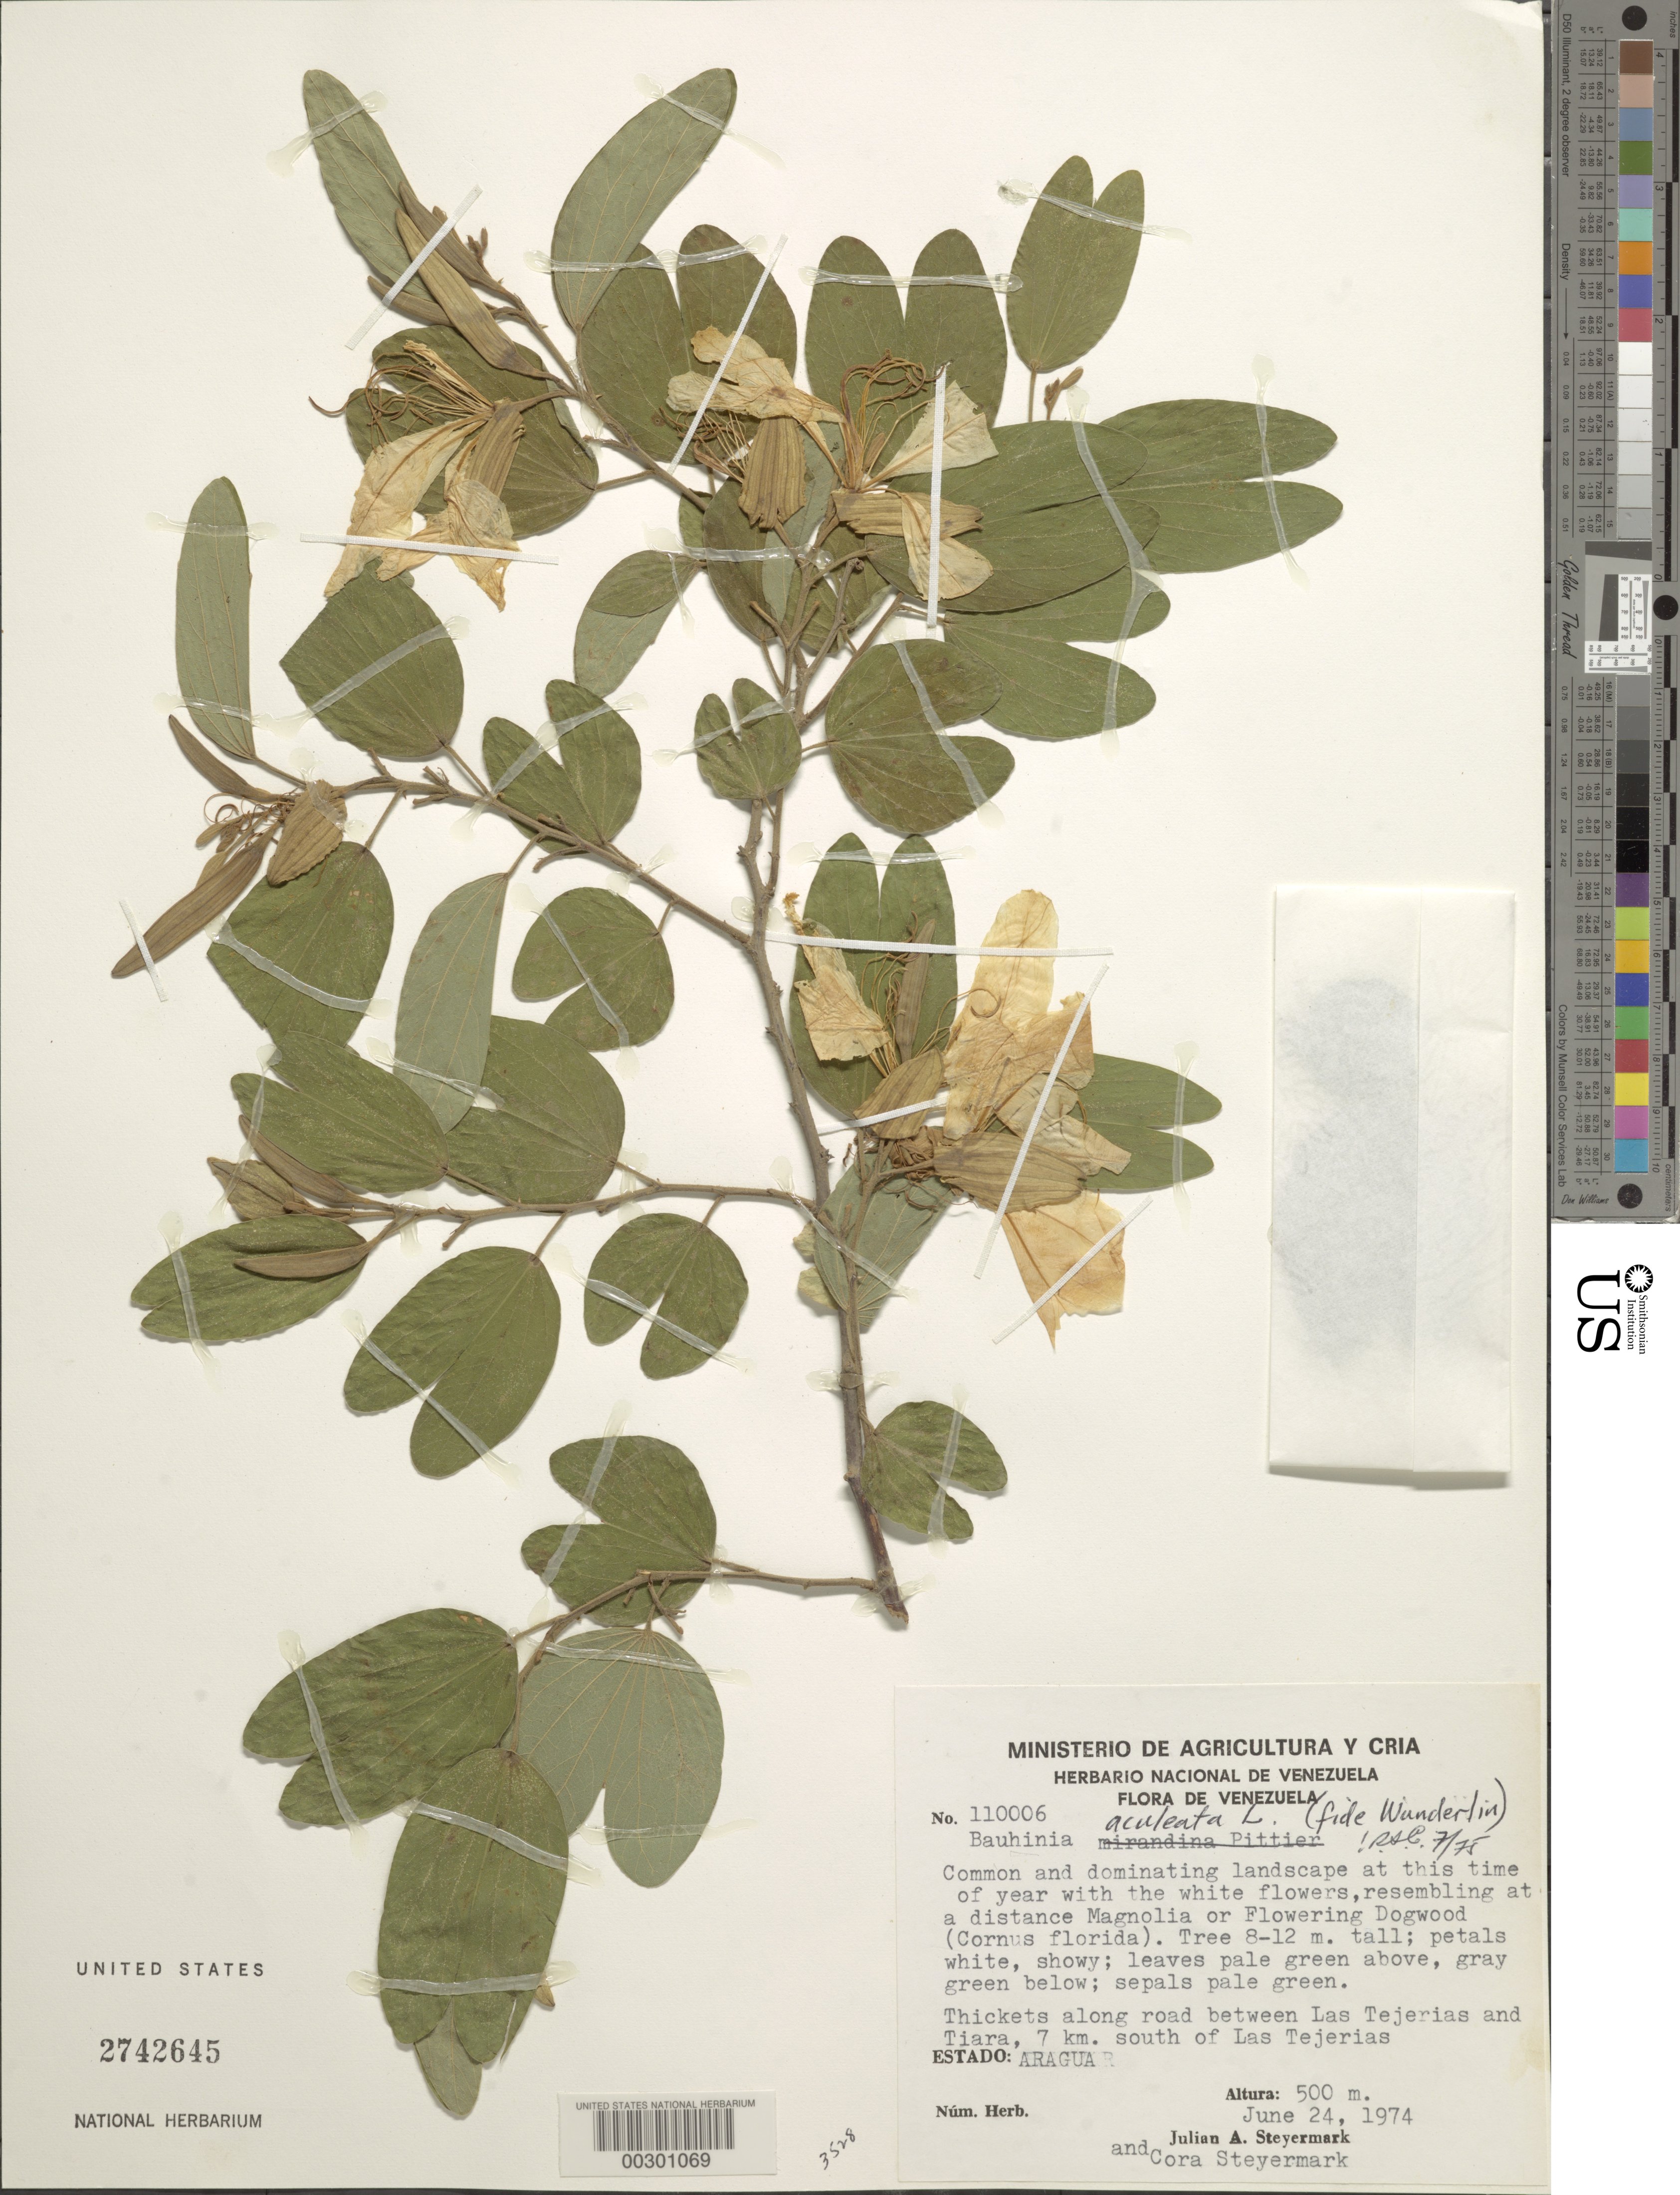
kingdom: Plantae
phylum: Tracheophyta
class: Magnoliopsida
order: Fabales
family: Fabaceae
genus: Bauhinia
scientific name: Bauhinia aculeata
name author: L.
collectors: J. Steyermark & C. Steyermark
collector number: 110006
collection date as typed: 24 Jun 1974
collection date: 1974-06-24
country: Venezuela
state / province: Aragua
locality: Along road between las tejerias and tiara, 7 km s of las tejerias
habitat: Thickets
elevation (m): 500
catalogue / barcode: US 2742645